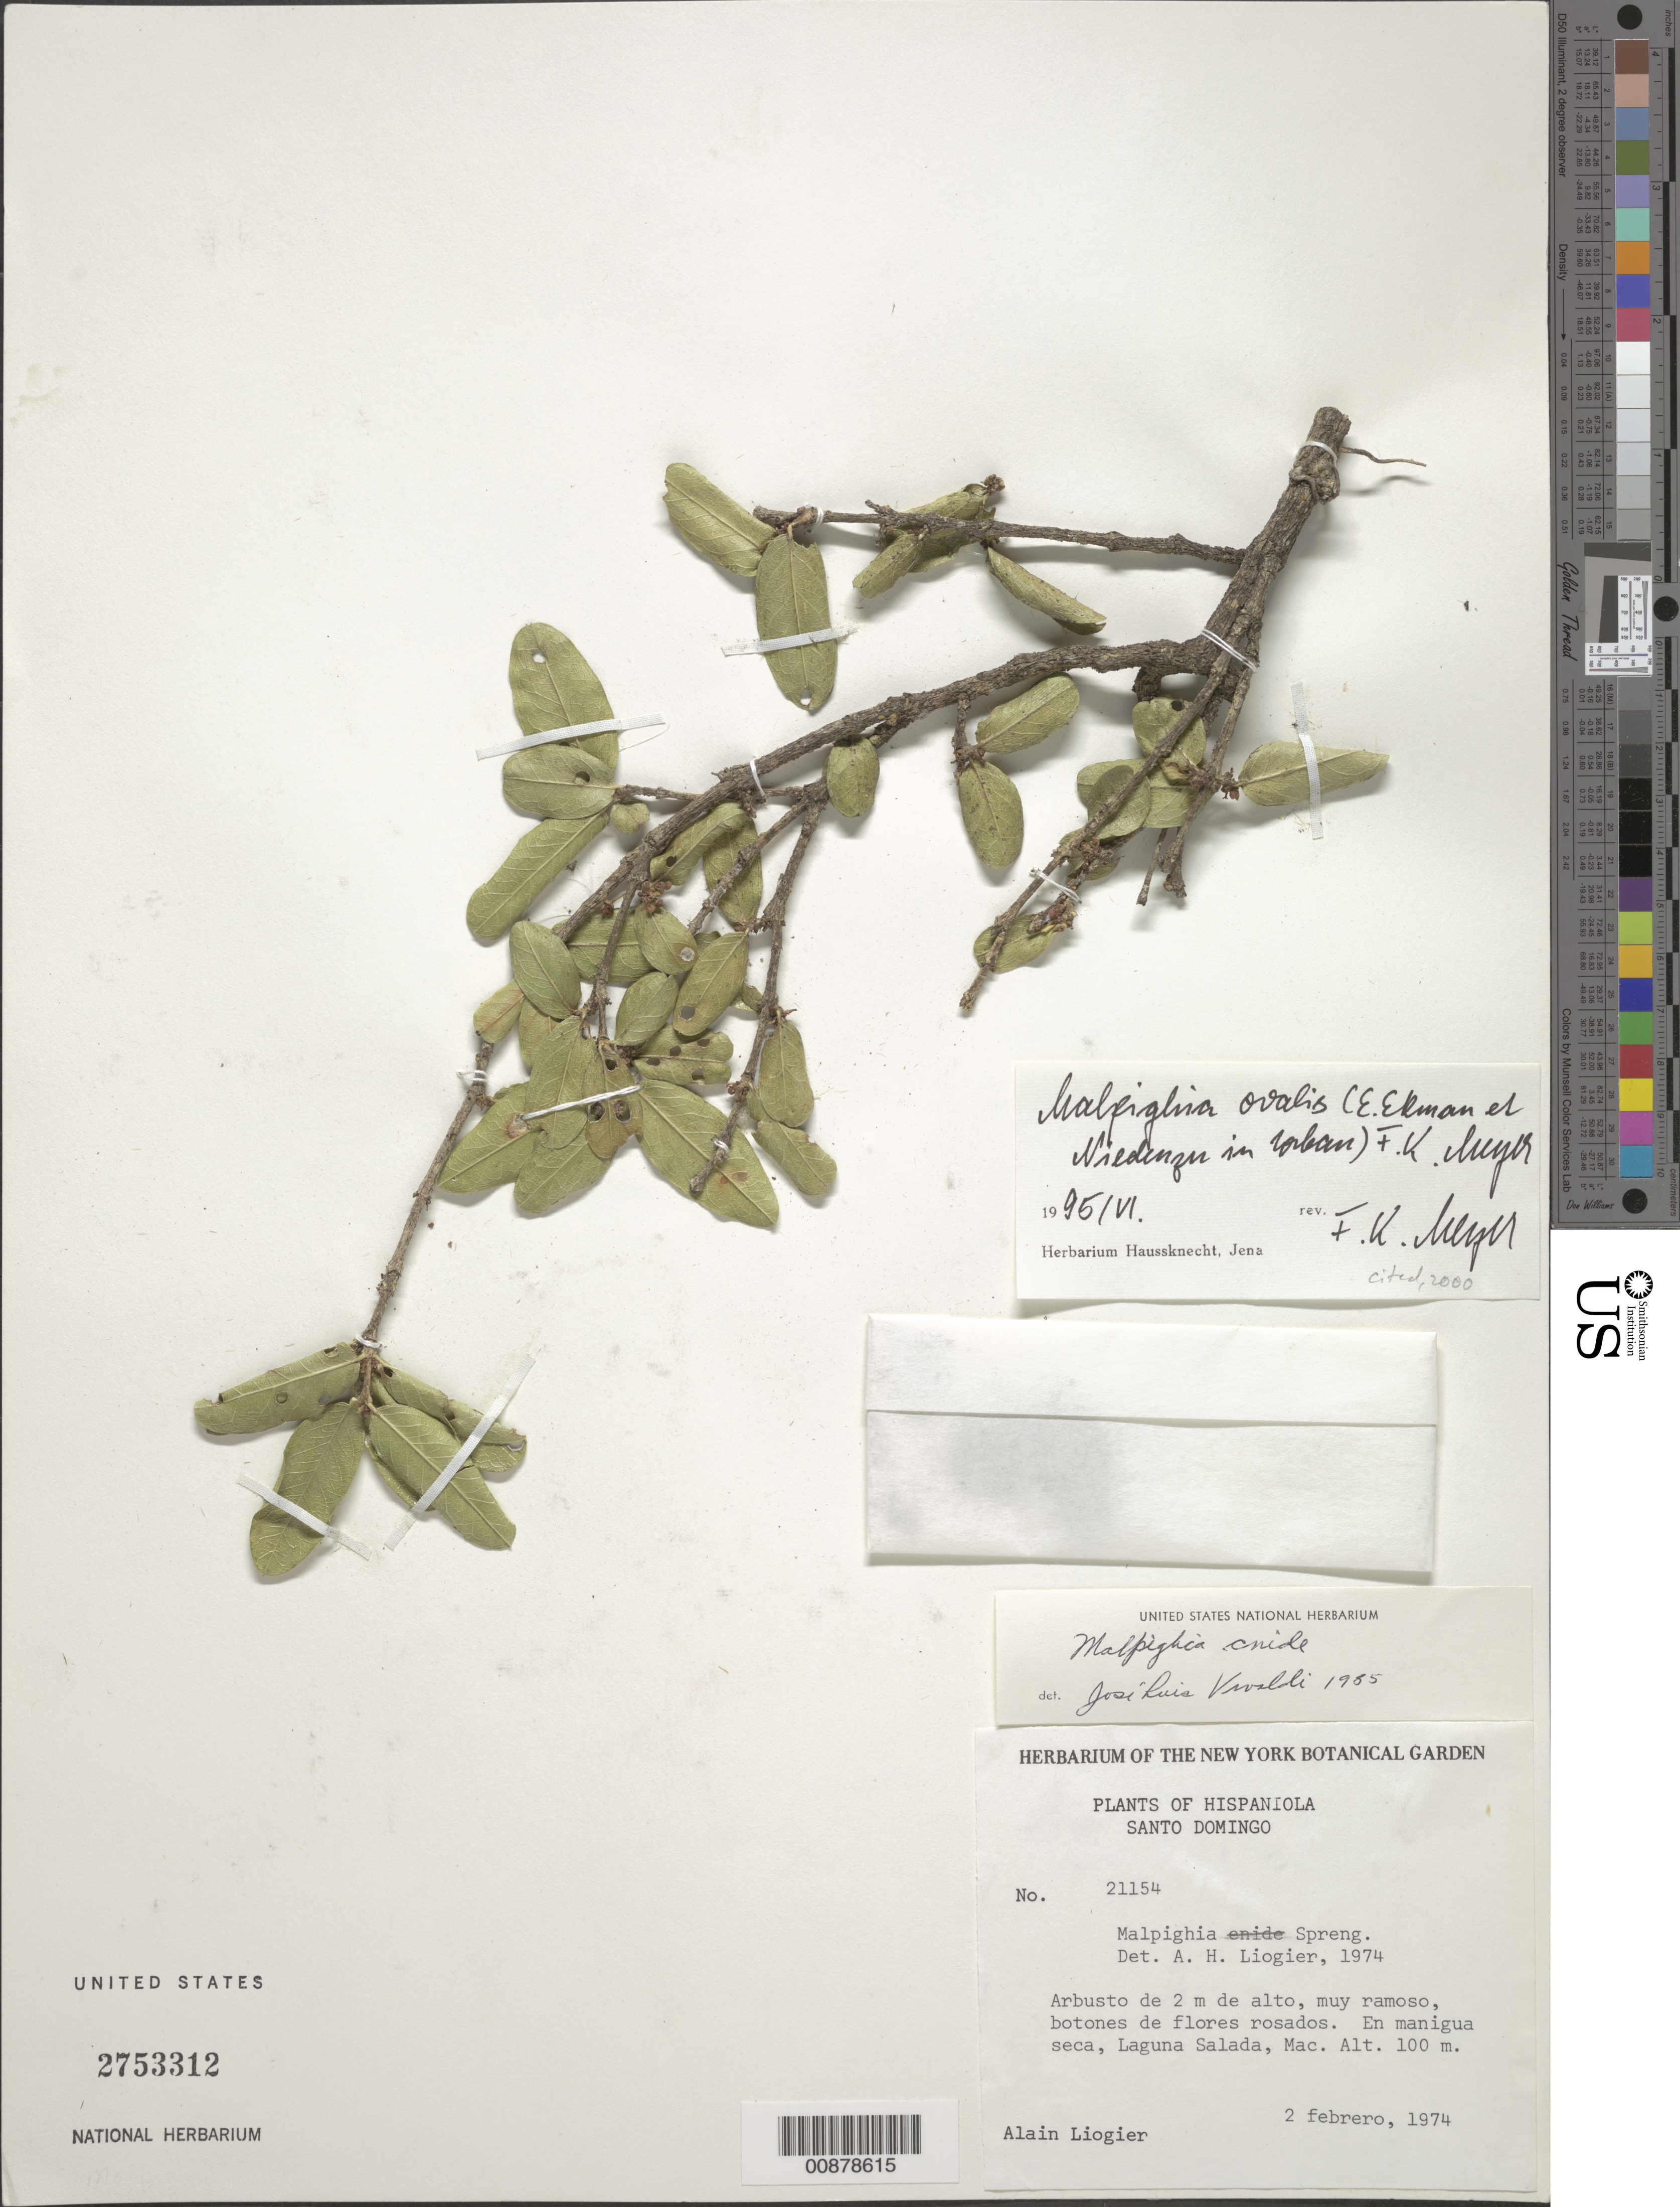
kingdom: Plantae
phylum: Tracheophyta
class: Magnoliopsida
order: Malpighiales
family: Malpighiaceae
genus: Malpighia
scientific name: Malpighia cnide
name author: Spreng.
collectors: A. H. Liogier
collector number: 21154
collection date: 1974-02-02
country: Dominican Republic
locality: Hispaniola. Santo Domingo. En manigua seca, Laguna Salada, Mac.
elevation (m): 100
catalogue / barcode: US 2753312